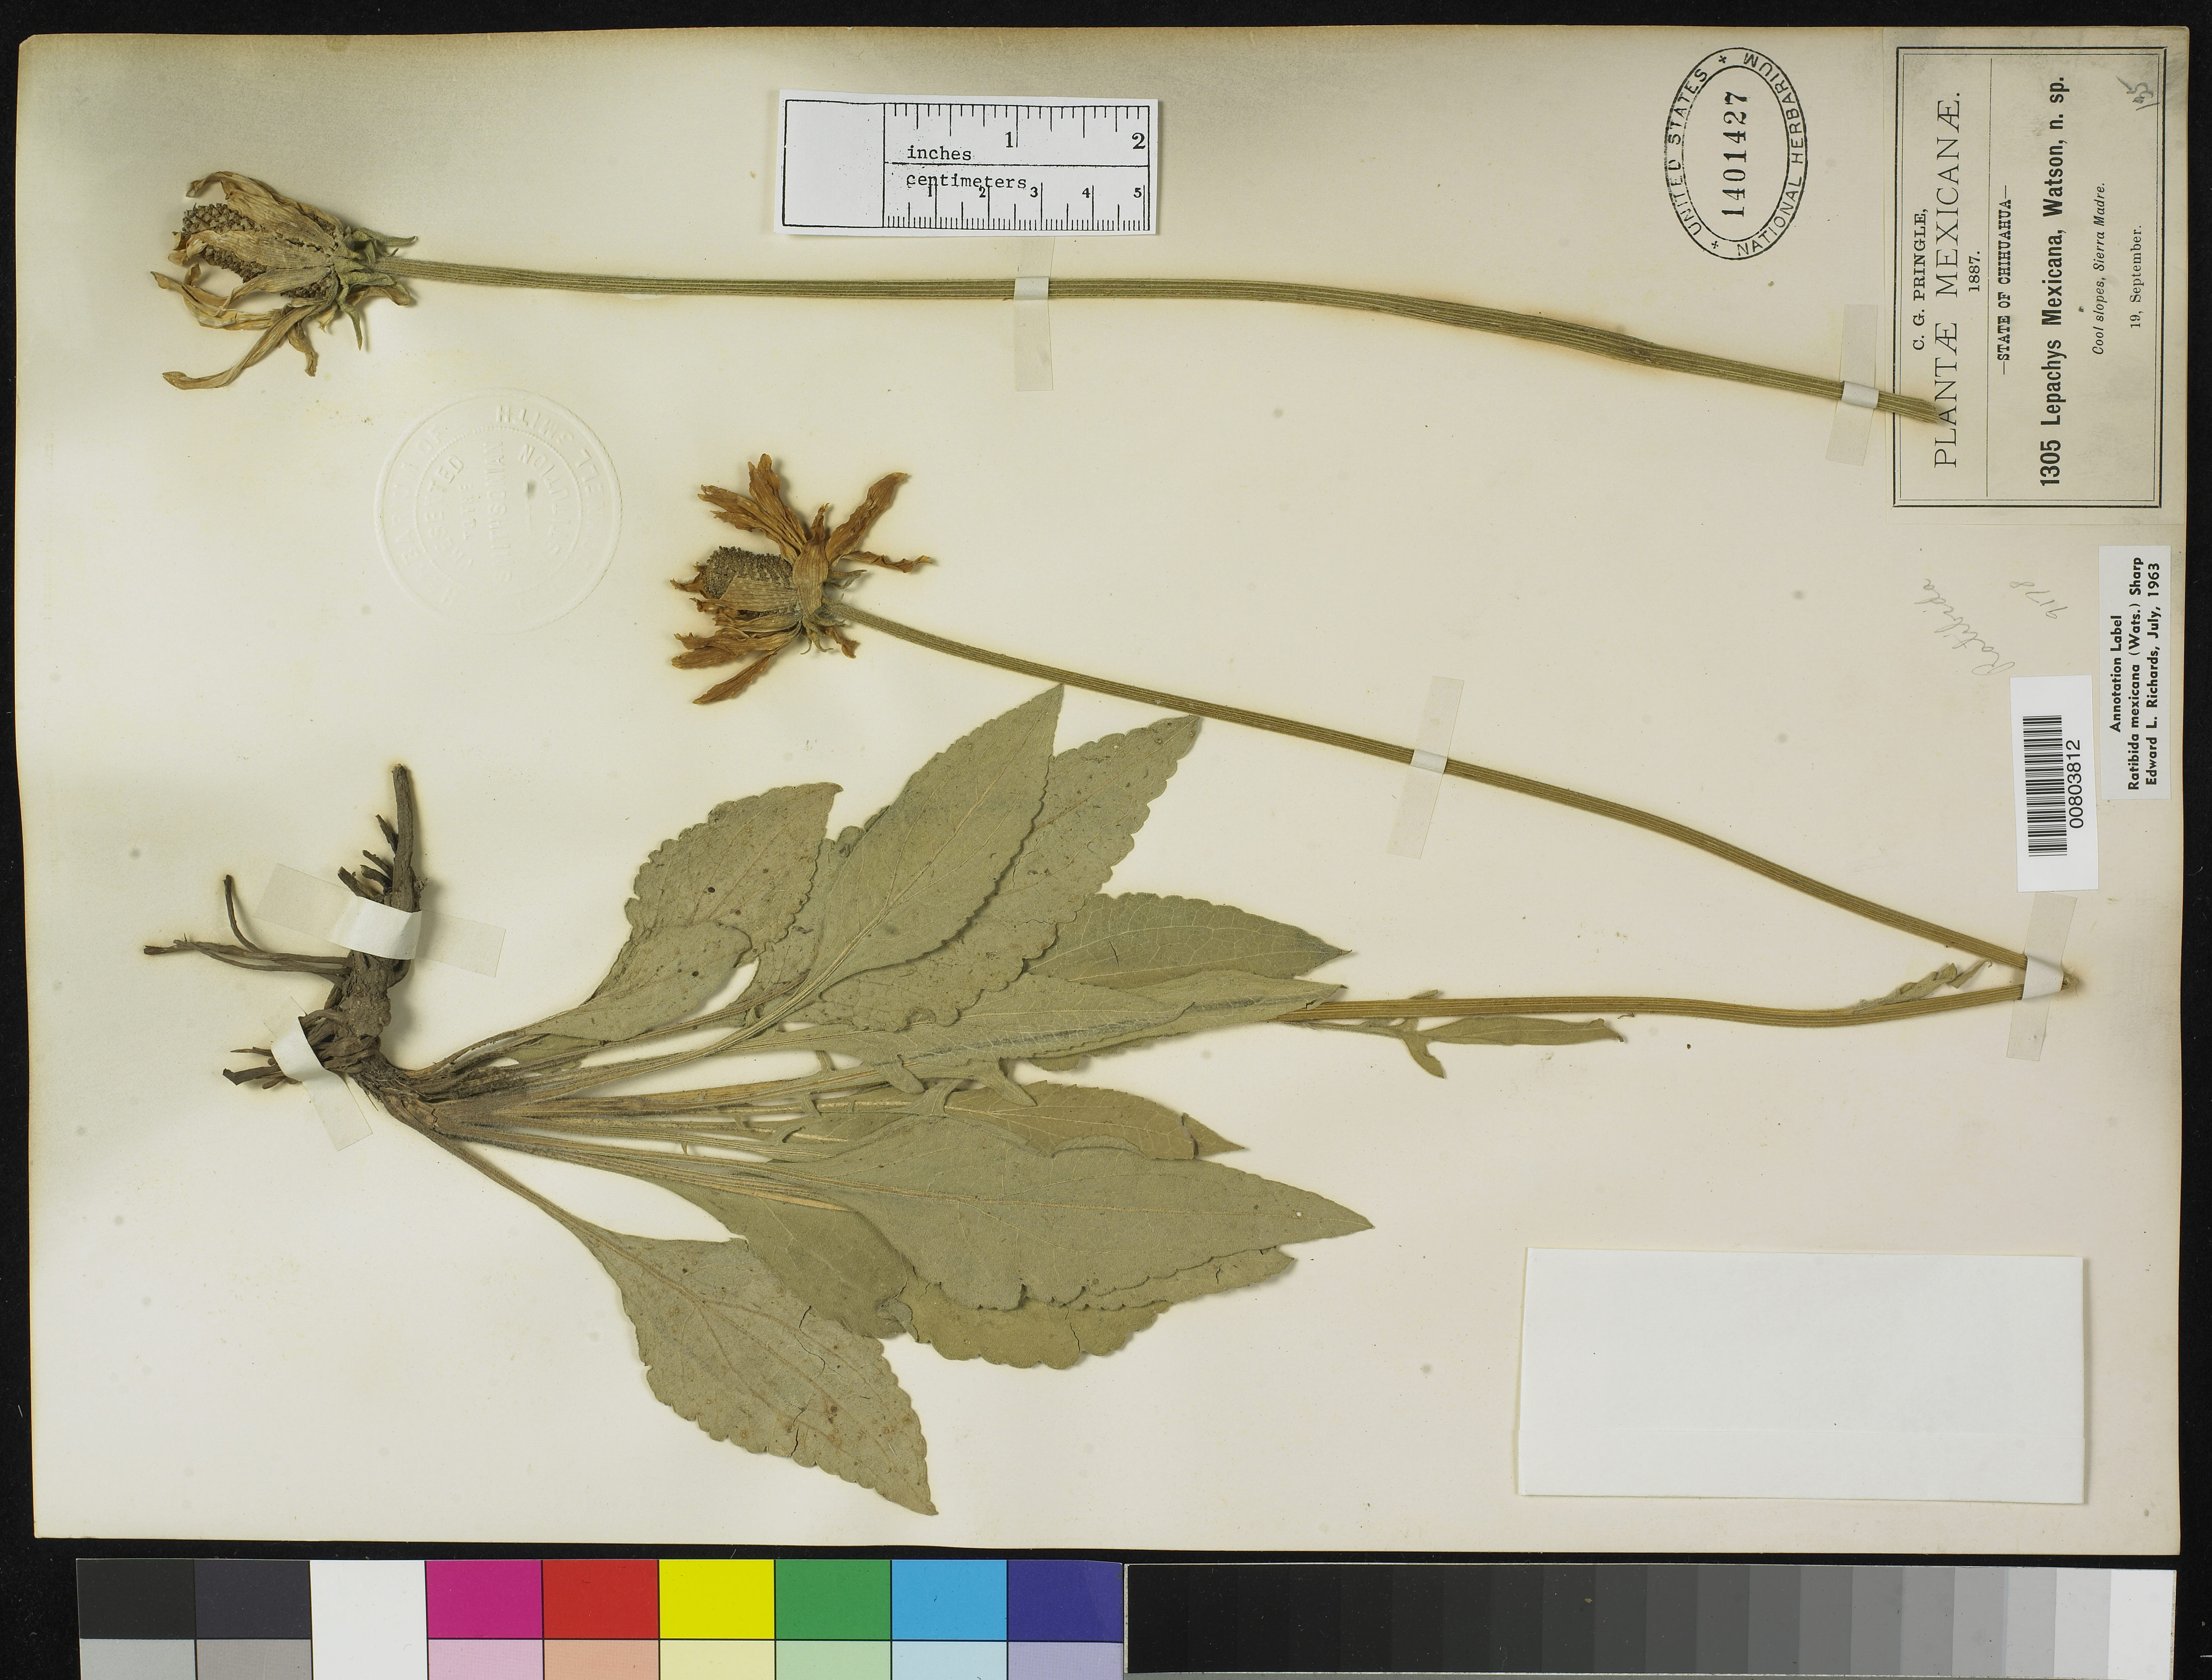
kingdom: Plantae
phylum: Tracheophyta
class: Magnoliopsida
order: Asterales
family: Asteraceae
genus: Lepachys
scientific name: Lepachys mexicana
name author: S. Watson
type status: Type Collection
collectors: C. G. Pringle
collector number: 1305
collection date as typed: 19 Sep 1887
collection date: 1887-09-19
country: Mexico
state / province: Chihuahua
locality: Sierra Madre, Chihuahua.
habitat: Cool slopes.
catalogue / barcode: US 1401427